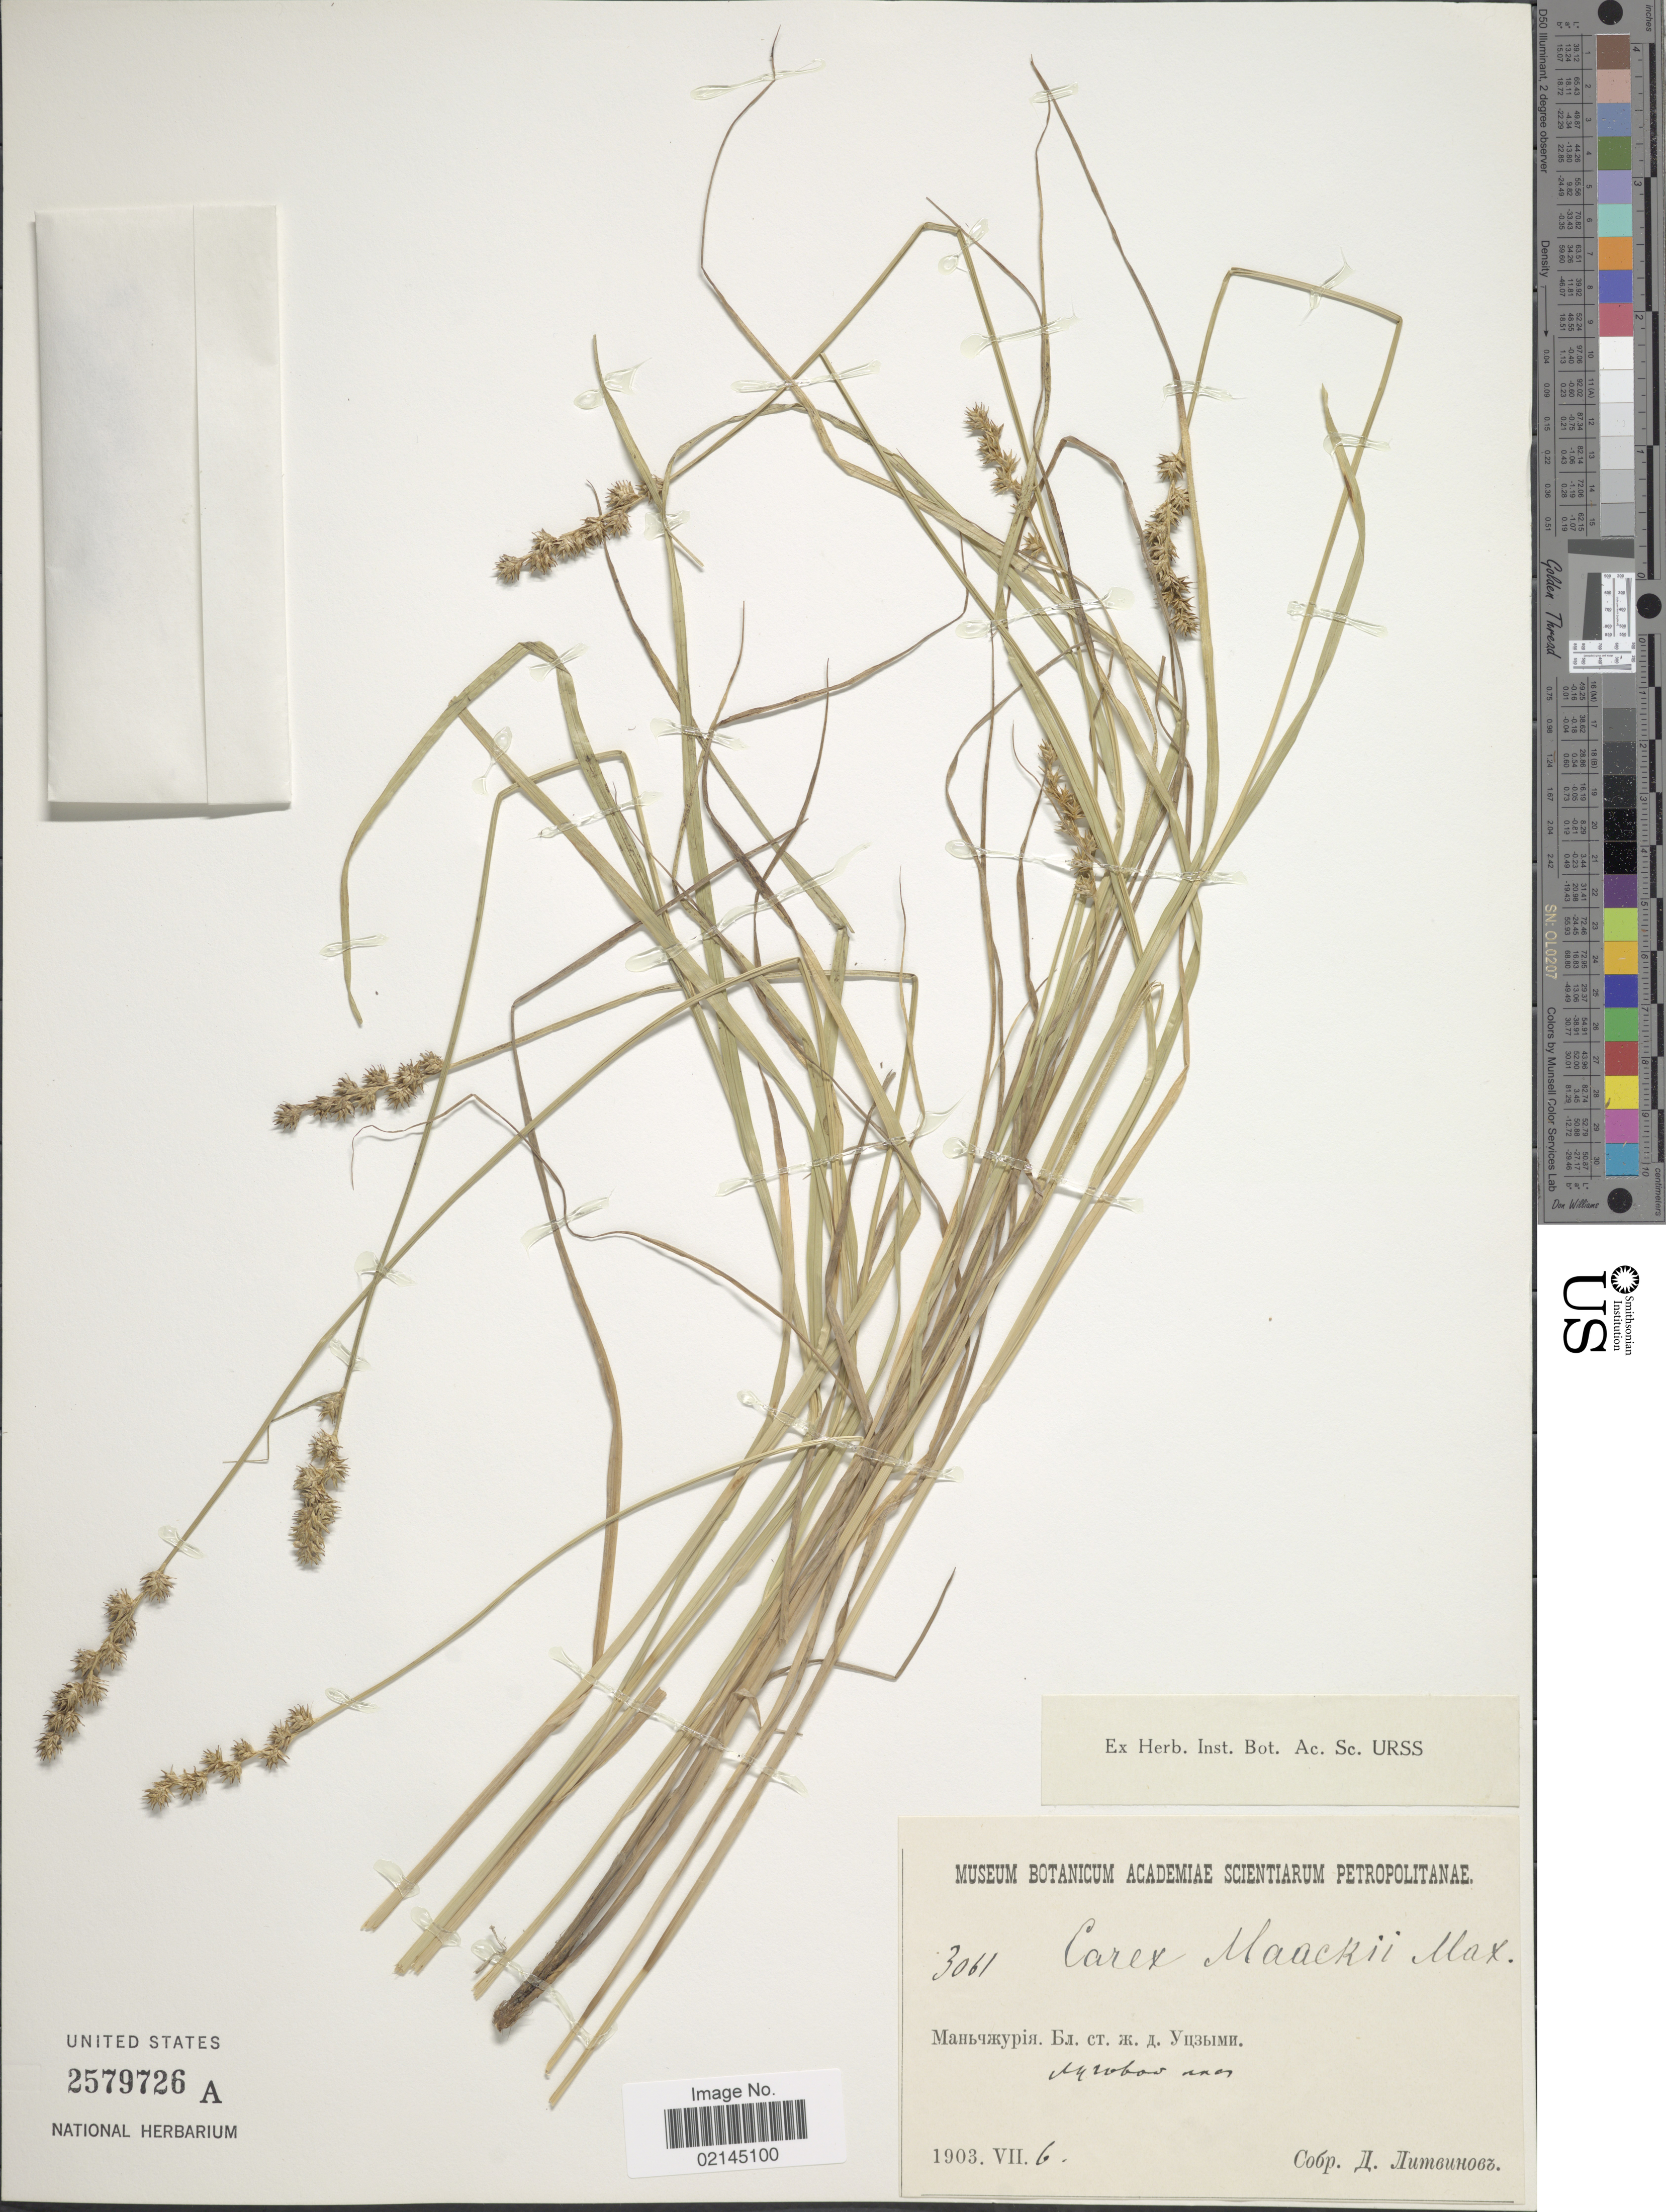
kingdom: Plantae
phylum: Tracheophyta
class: Liliopsida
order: Poales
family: Cyperaceae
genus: Carex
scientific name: Carex maackii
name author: Maxim.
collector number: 3061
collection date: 1903-07-06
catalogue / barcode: US 2579726A